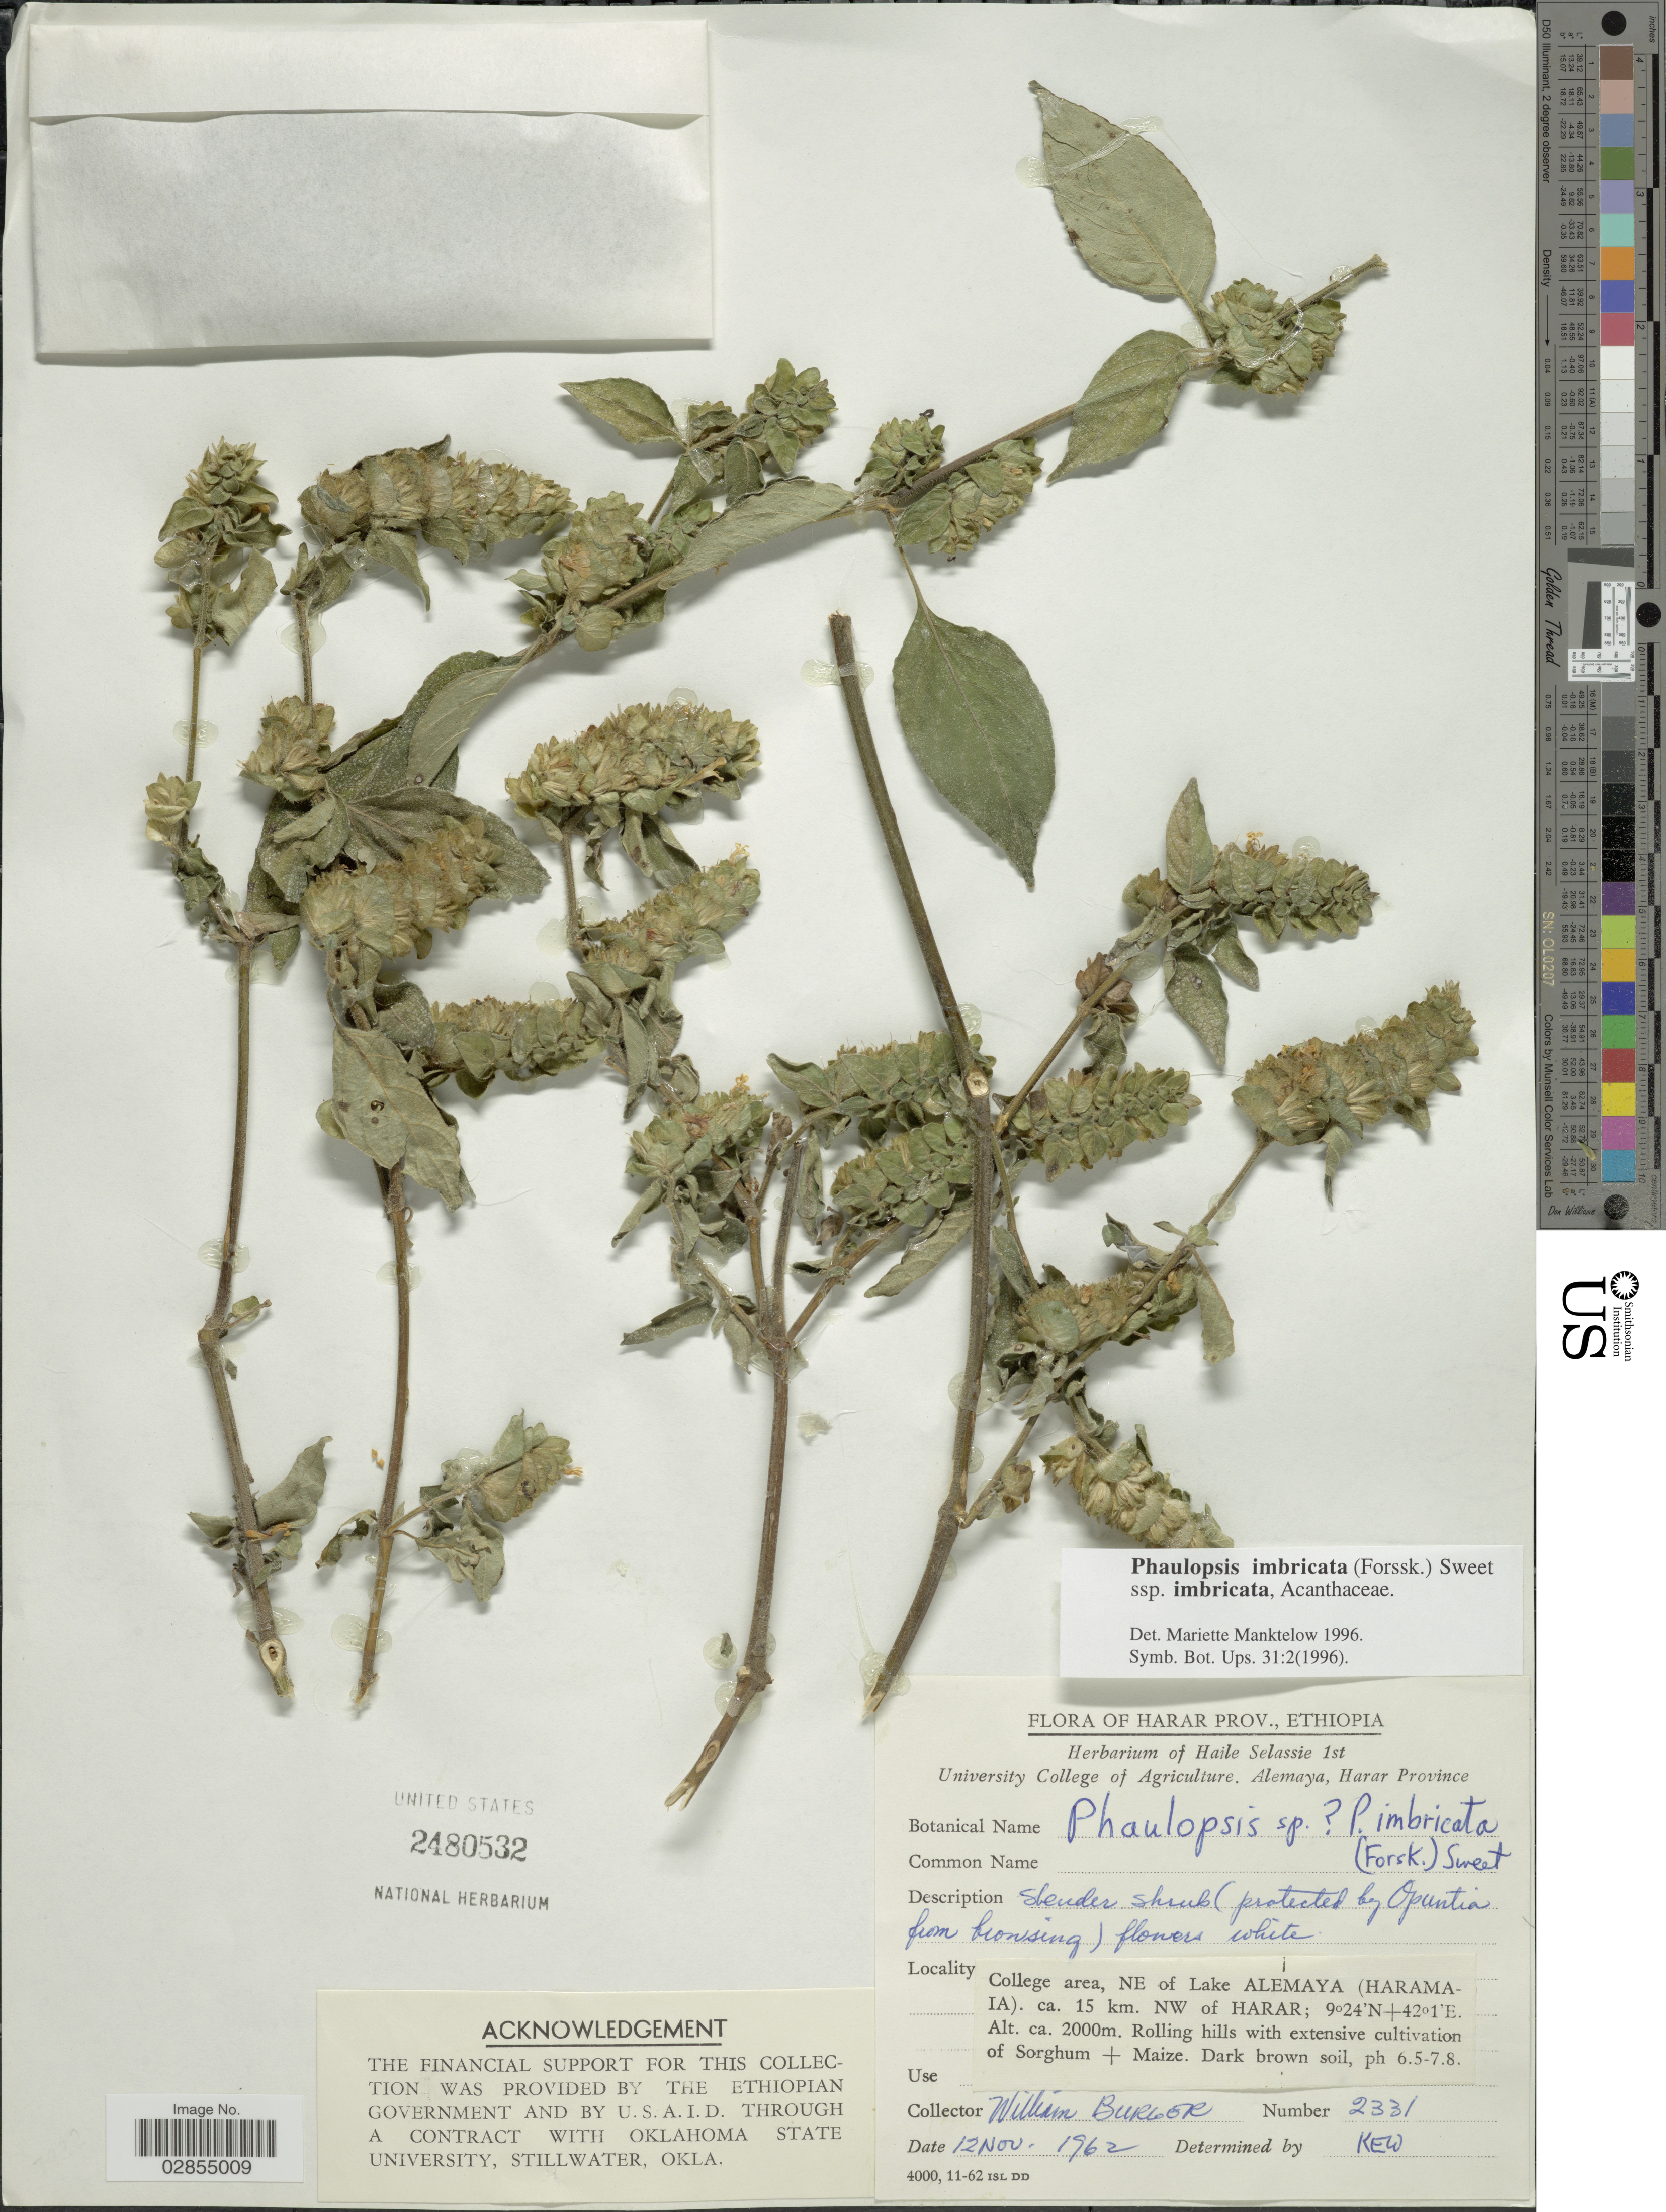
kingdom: Plantae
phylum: Tracheophyta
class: Magnoliopsida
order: Lamiales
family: Acanthaceae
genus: Phaulopsis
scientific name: Phaulopsis imbricata subsp. imbricata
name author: (Forssk.) Sweet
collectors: W. Burger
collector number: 2331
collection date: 1962-11-12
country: Ethiopia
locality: Harar Prov., College area, NE of Lake Alemaya (Haramaia) ca. 15 km. NW of Harar.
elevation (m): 2000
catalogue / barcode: US 2480532